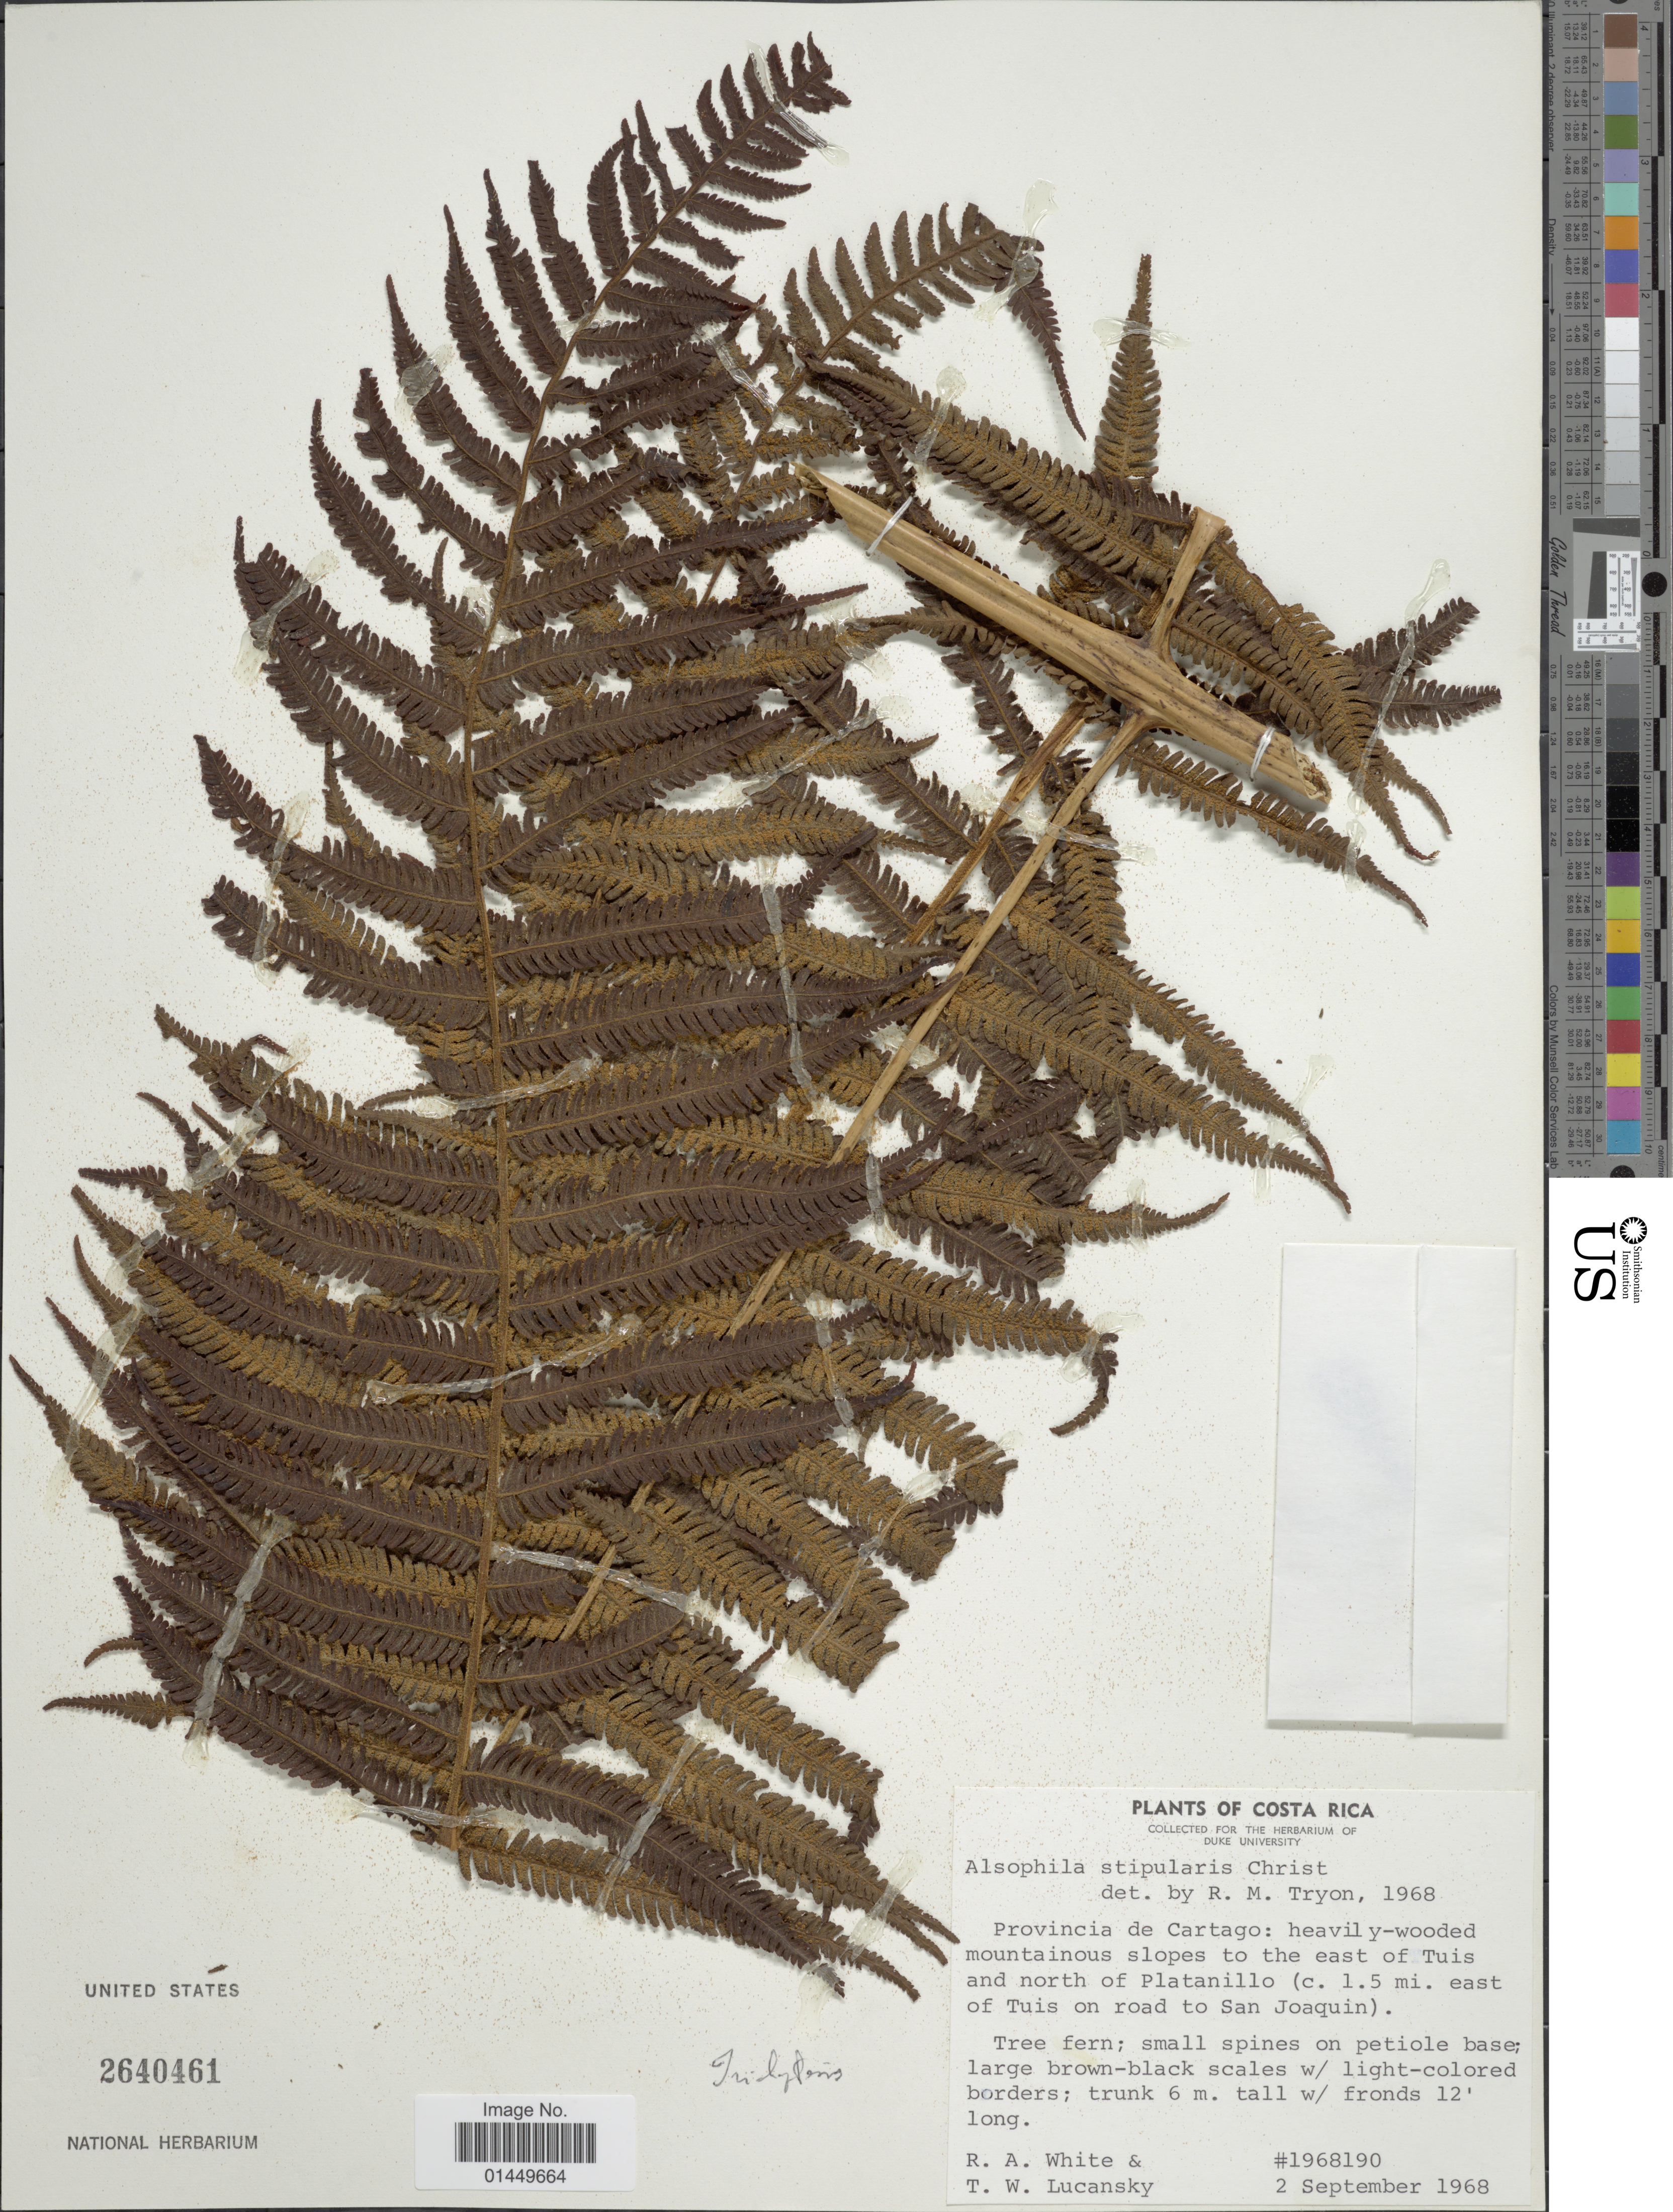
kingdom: Plantae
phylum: Tracheophyta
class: Polypodiopsida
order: Cyatheales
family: Cyatheaceae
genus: Cyathea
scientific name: Cyathea stipularis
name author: (Christ) Domin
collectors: R. A. White & T. Lucansky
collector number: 1968190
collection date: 1968-09-02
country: Costa Rica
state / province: Cartago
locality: Provincia de Cartago: heavily-wooded mountainous slopes to the east of Tuis and north of Platanillo (1.5 mi. east of Tuis on road to San Joaquin)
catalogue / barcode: US 2640461